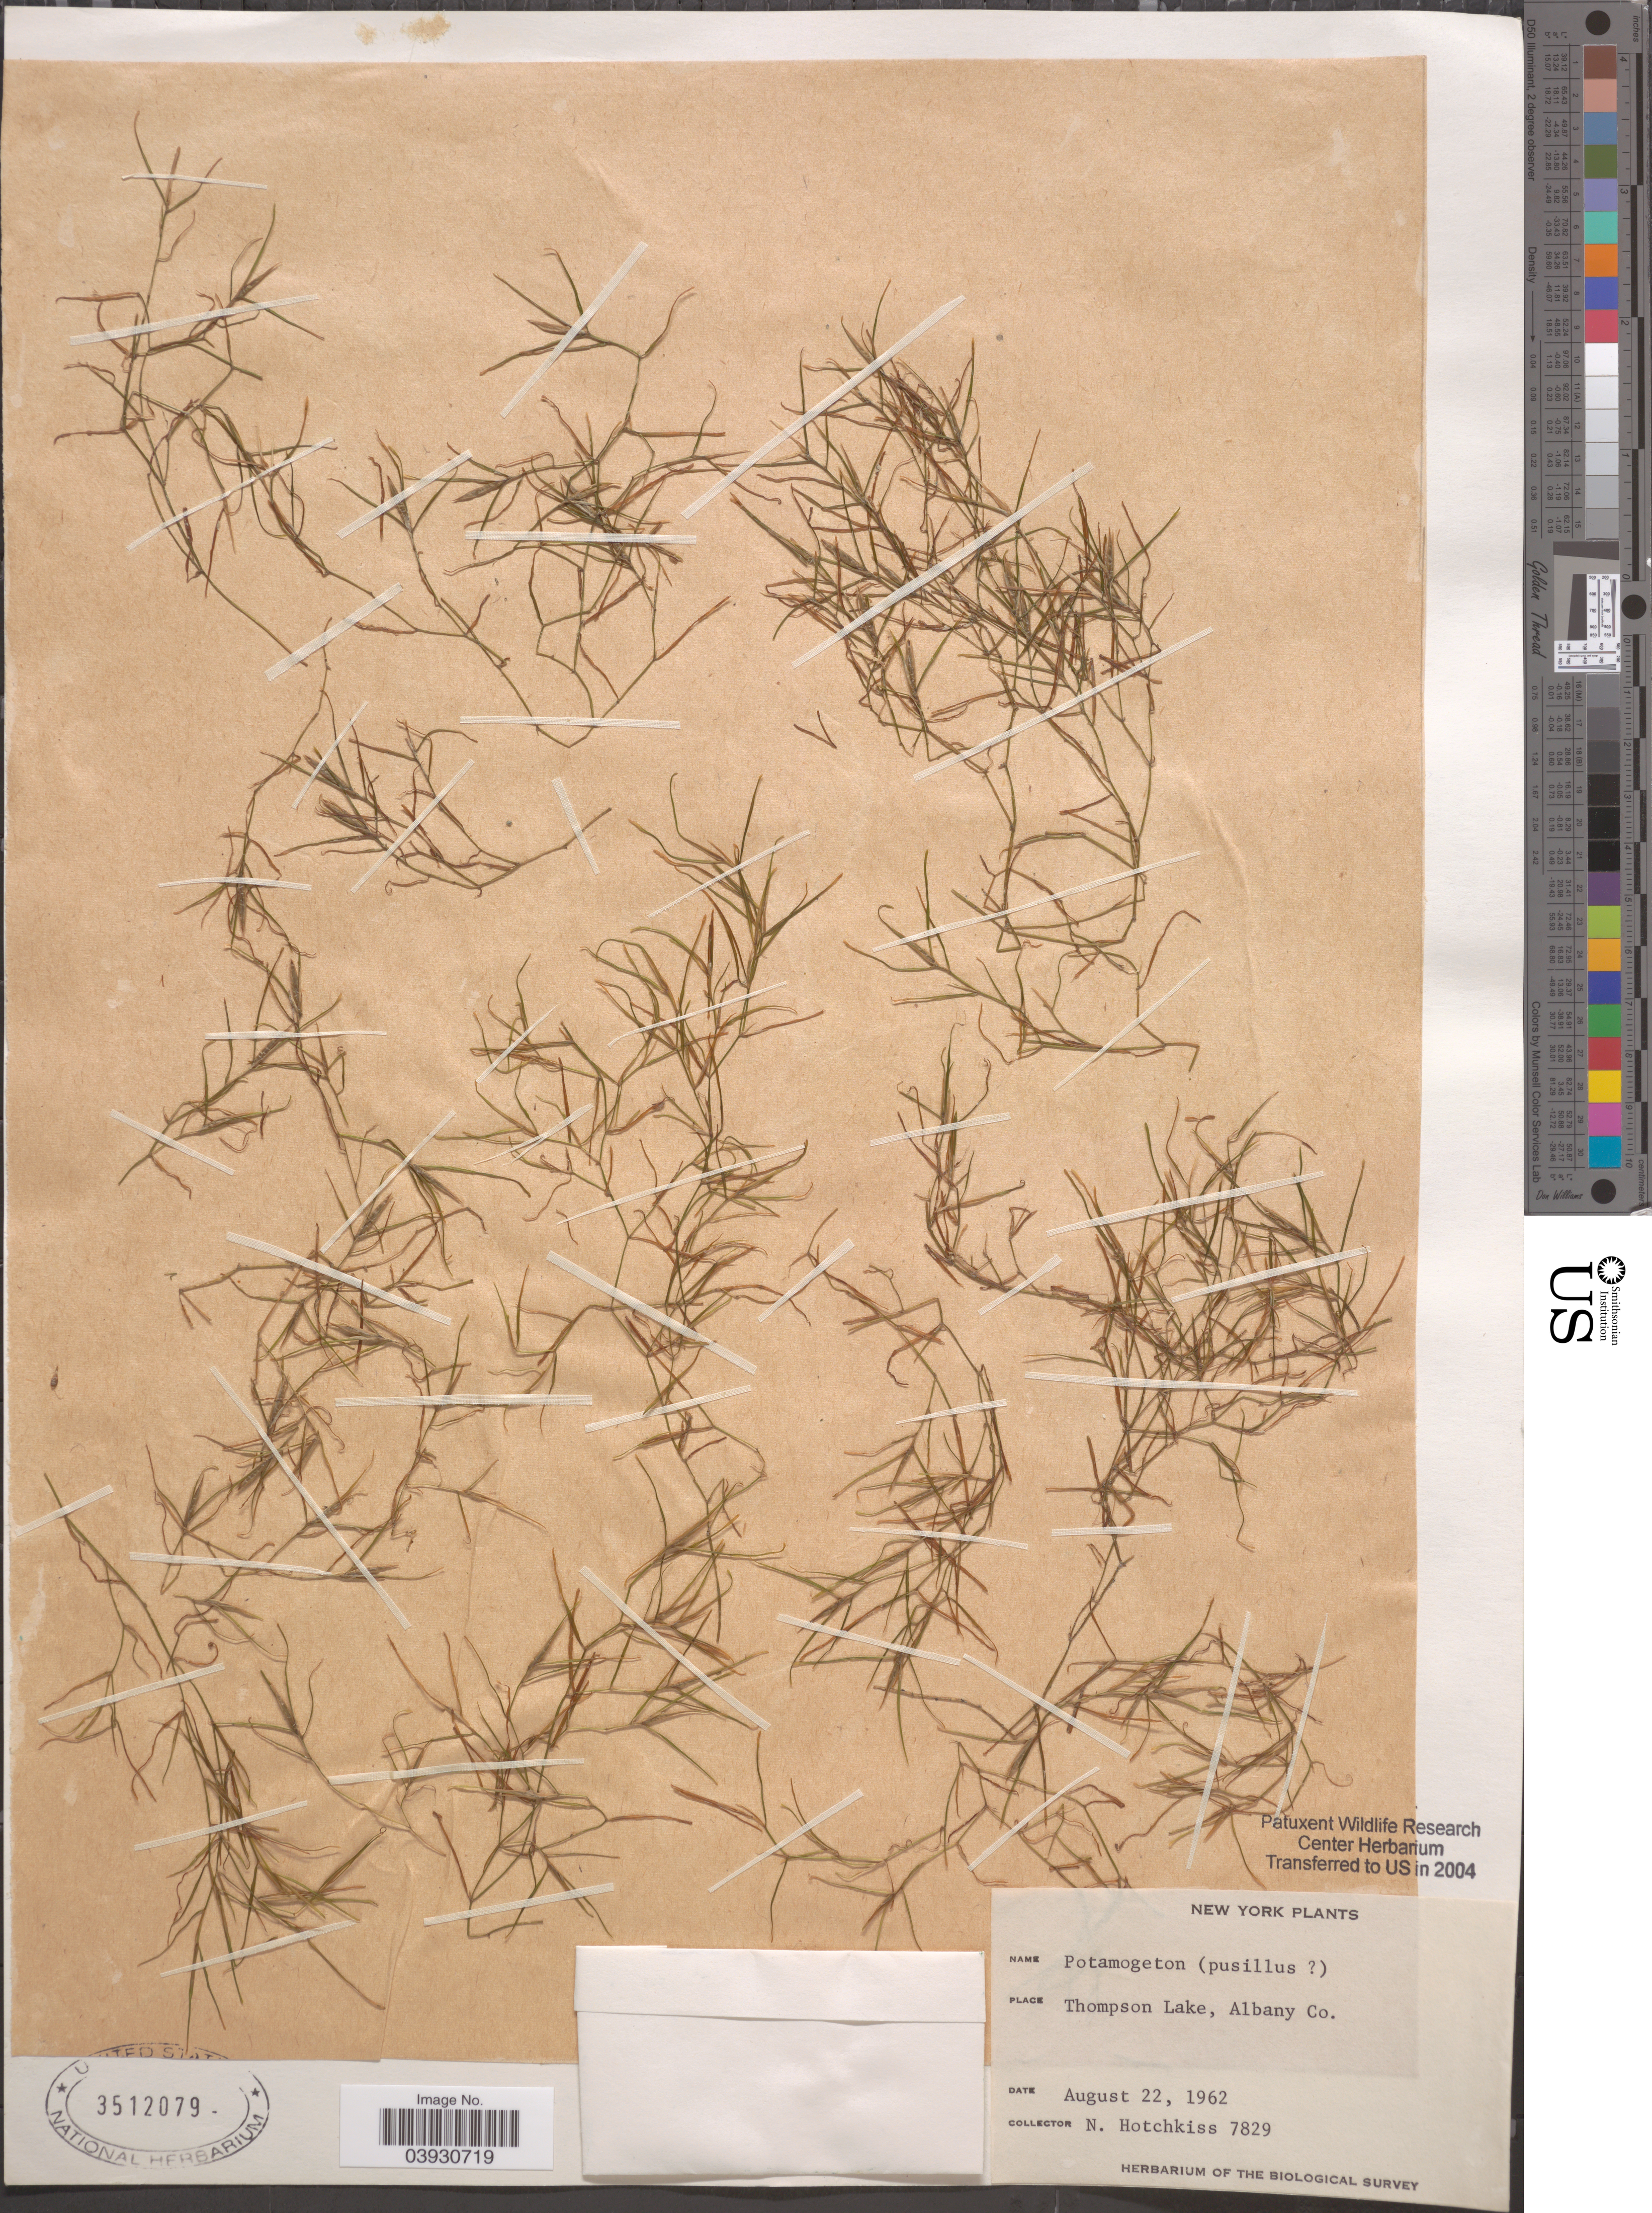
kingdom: Plantae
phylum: Tracheophyta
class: Liliopsida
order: Alismatales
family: Potamogetonaceae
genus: Potamogeton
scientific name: Potamogeton pusillus var. pusillus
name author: L.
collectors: N. Hotchkiss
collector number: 7829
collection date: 1962-08-22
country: United States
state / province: New York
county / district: Albany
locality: Thompson Lake, Albany Co.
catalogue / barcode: US 3512079